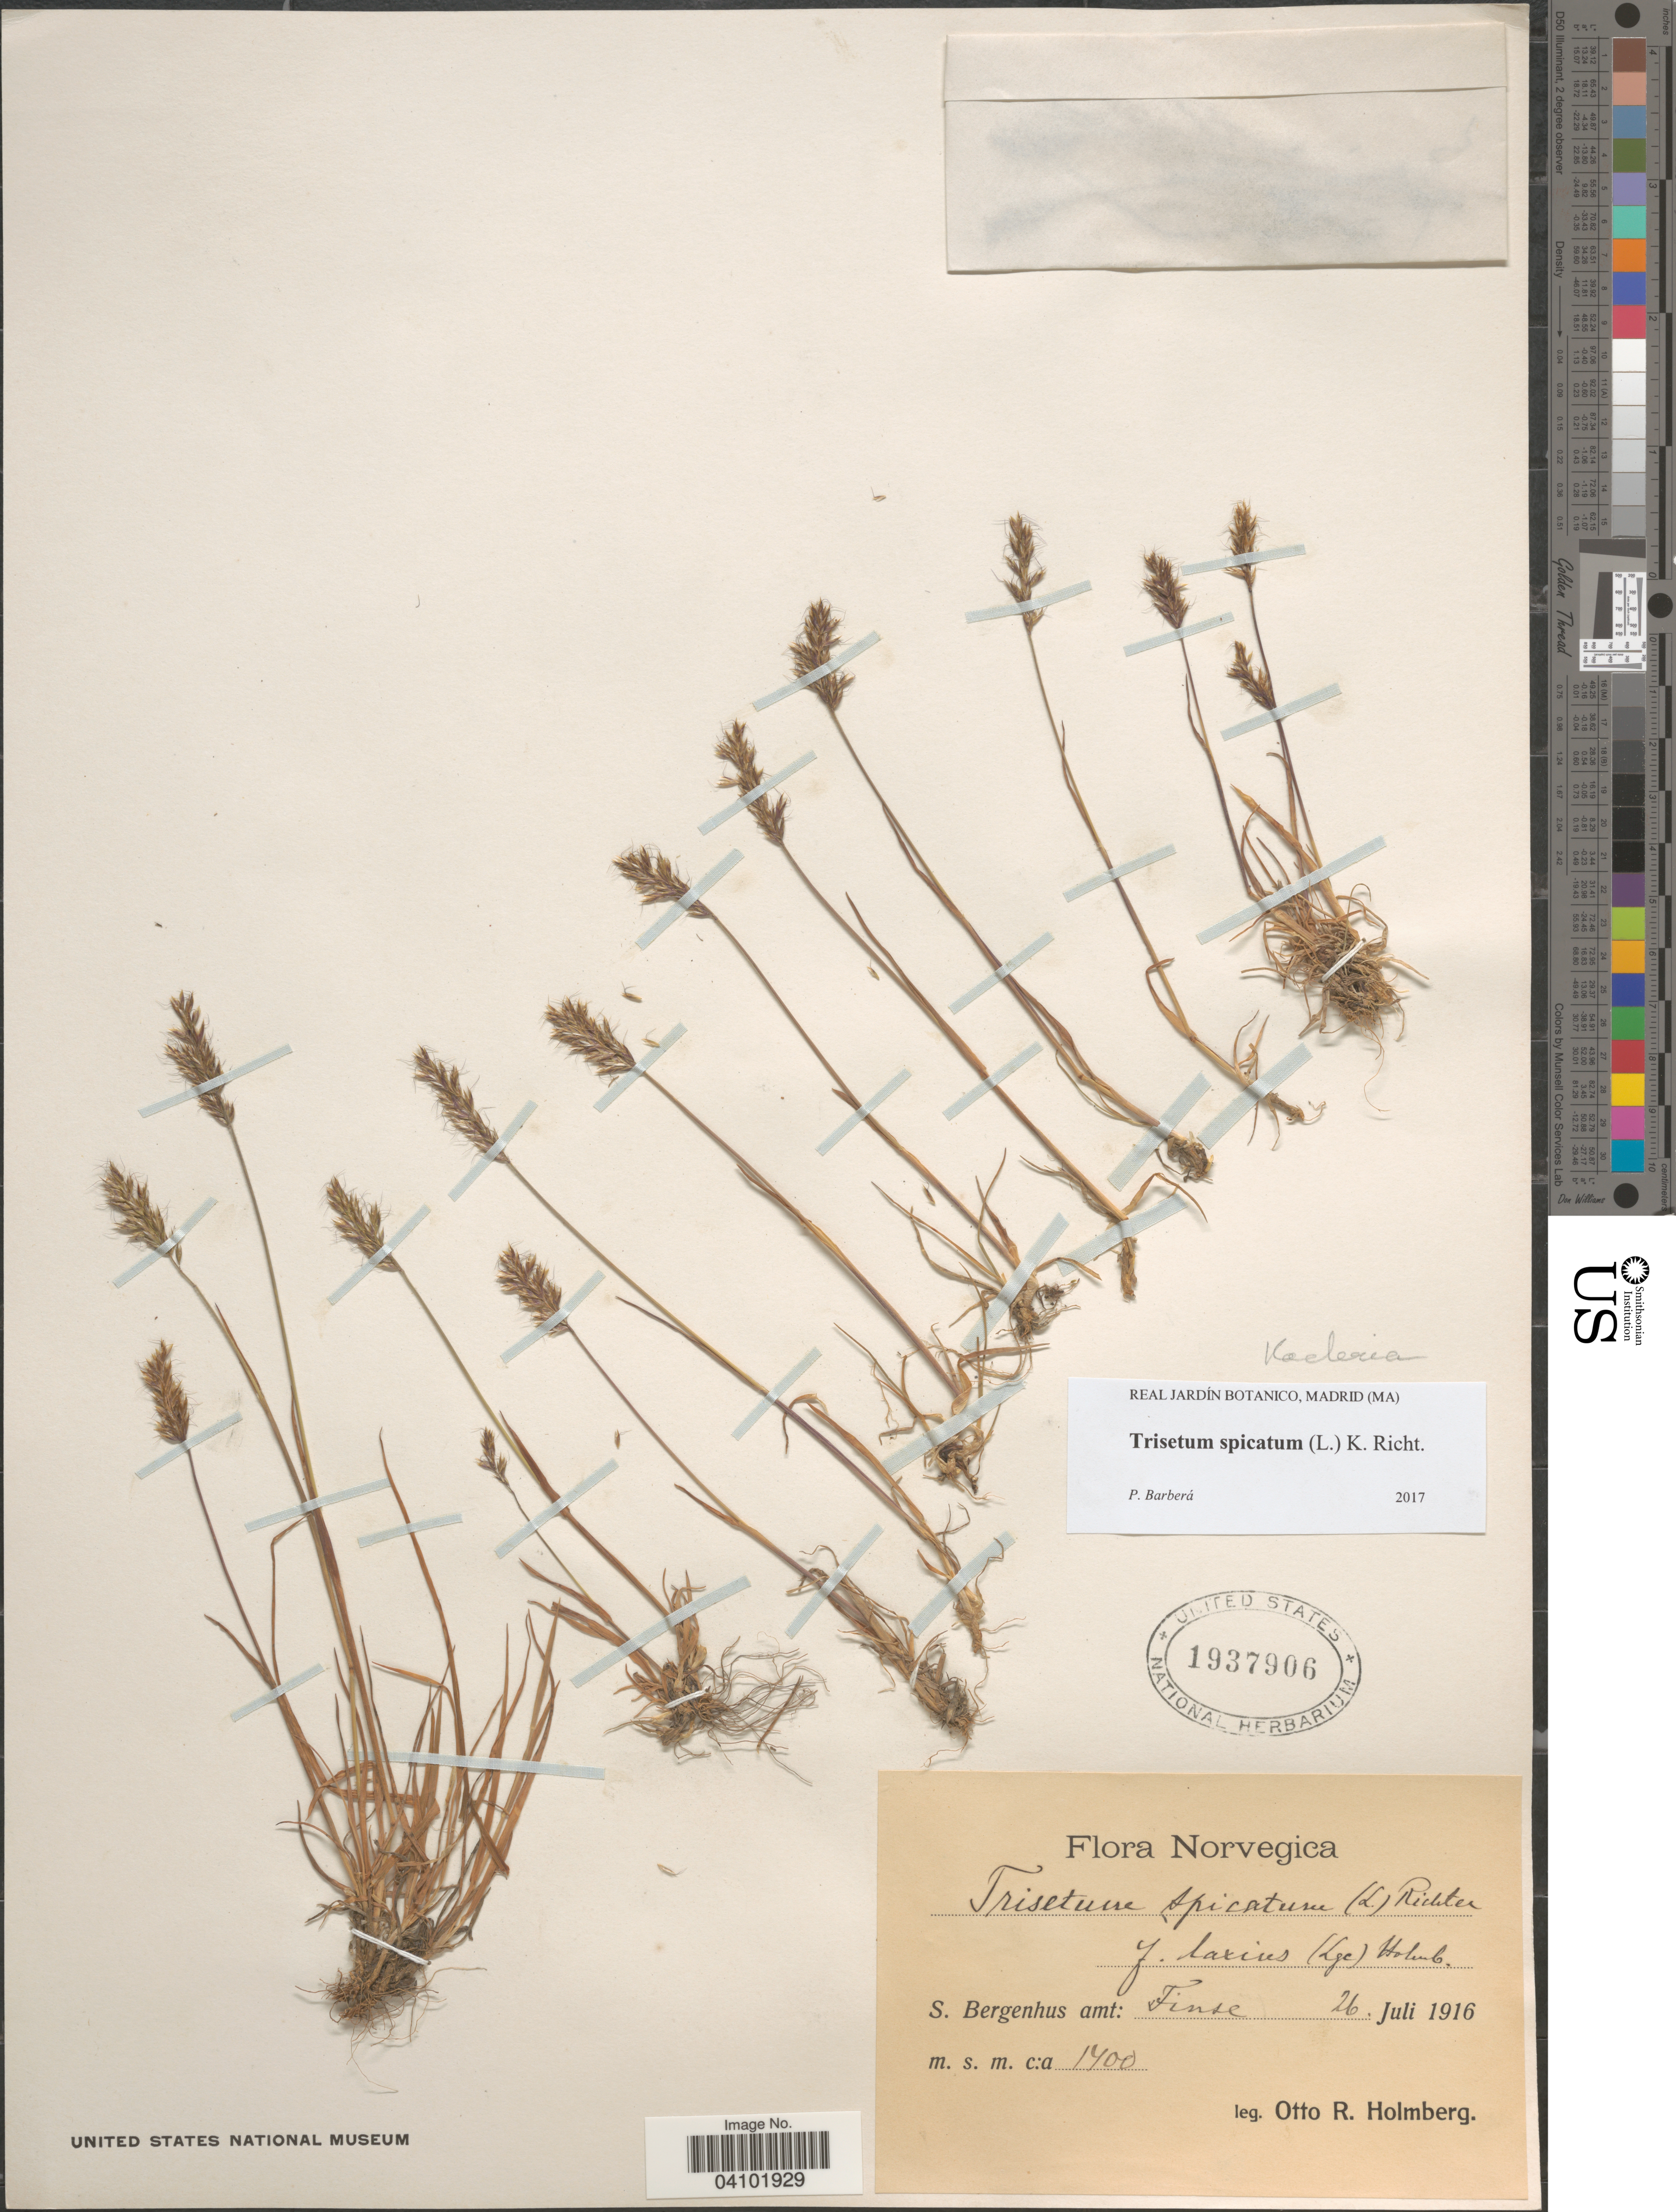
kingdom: Plantae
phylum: Tracheophyta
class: Liliopsida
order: Poales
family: Poaceae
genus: Koeleria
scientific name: Koeleria spicata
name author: (L.) Barberá et al.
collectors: O. Holmberg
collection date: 1916-07-26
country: Norway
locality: Norvegica. S. Bergenhus amt: Finse.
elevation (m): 1400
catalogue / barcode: US 1937906